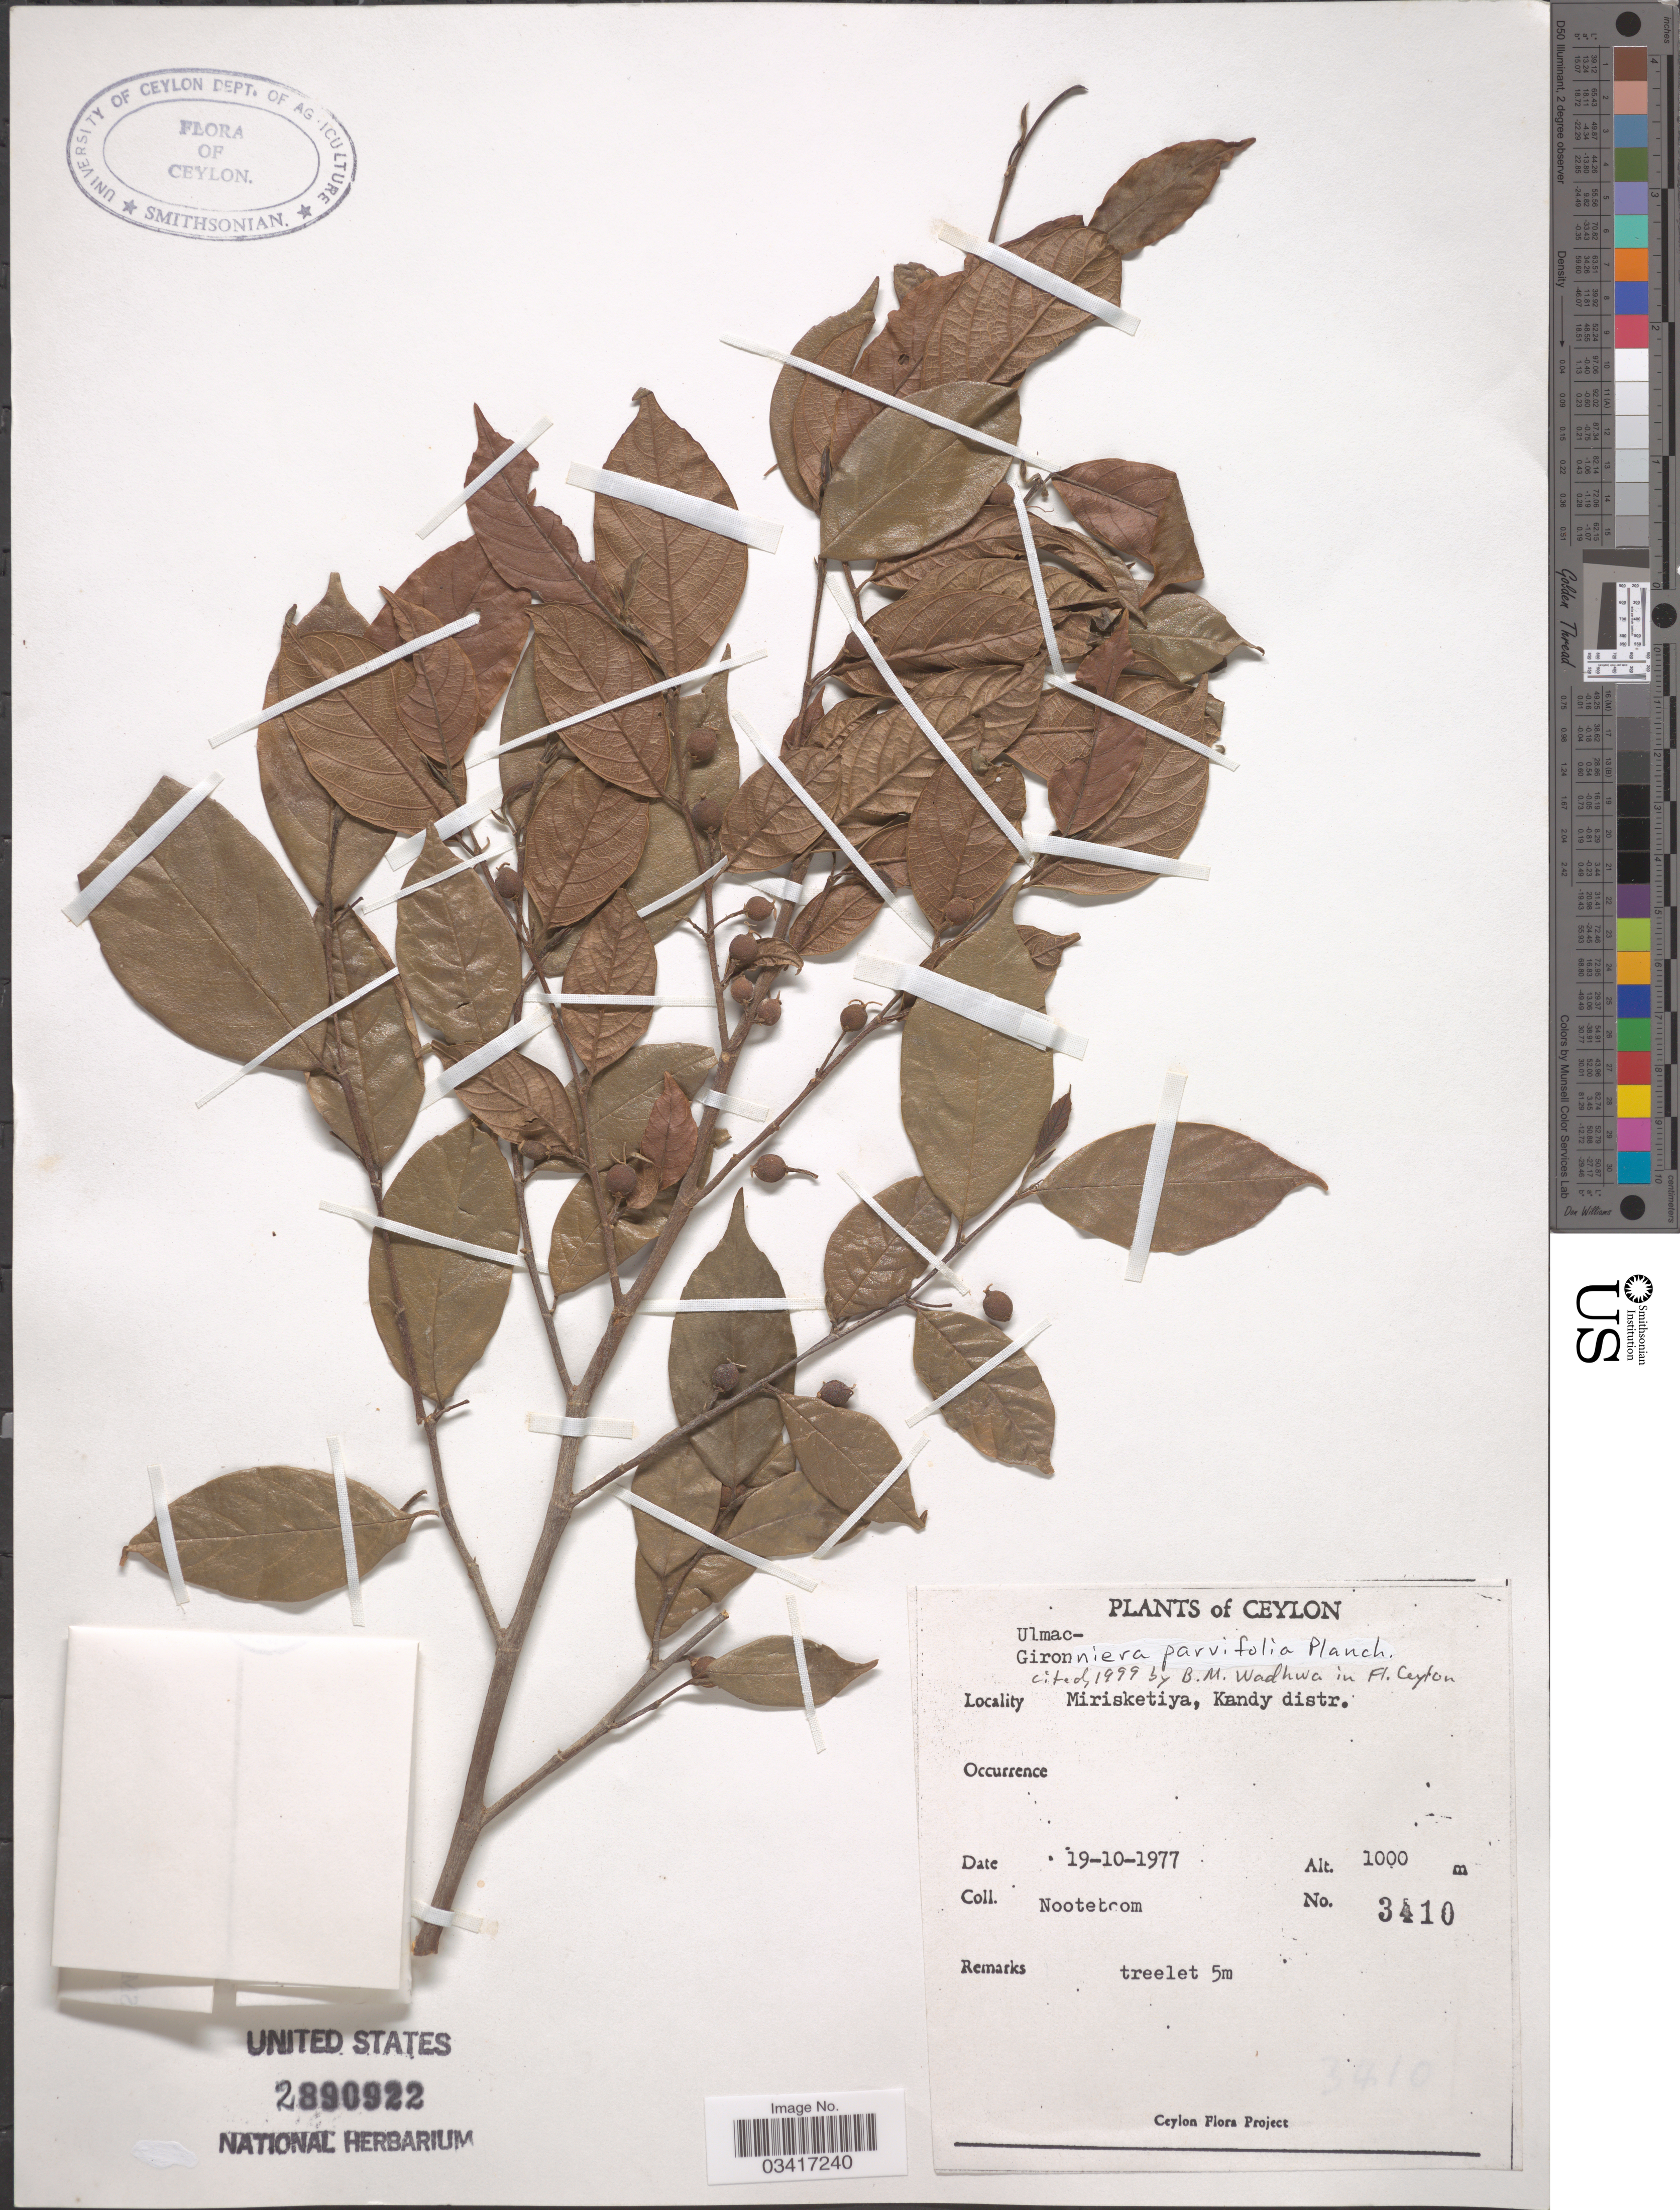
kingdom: Plantae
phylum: Tracheophyta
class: Magnoliopsida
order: Rosales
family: Cannabaceae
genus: Gironniera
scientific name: Gironniera parvifolia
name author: Planch.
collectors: Nooteboom, --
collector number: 3410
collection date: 1977-10-19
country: Sri Lanka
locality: Ceylon. Mirisketiya, Kandy distr.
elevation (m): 1000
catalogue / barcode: US 2890922